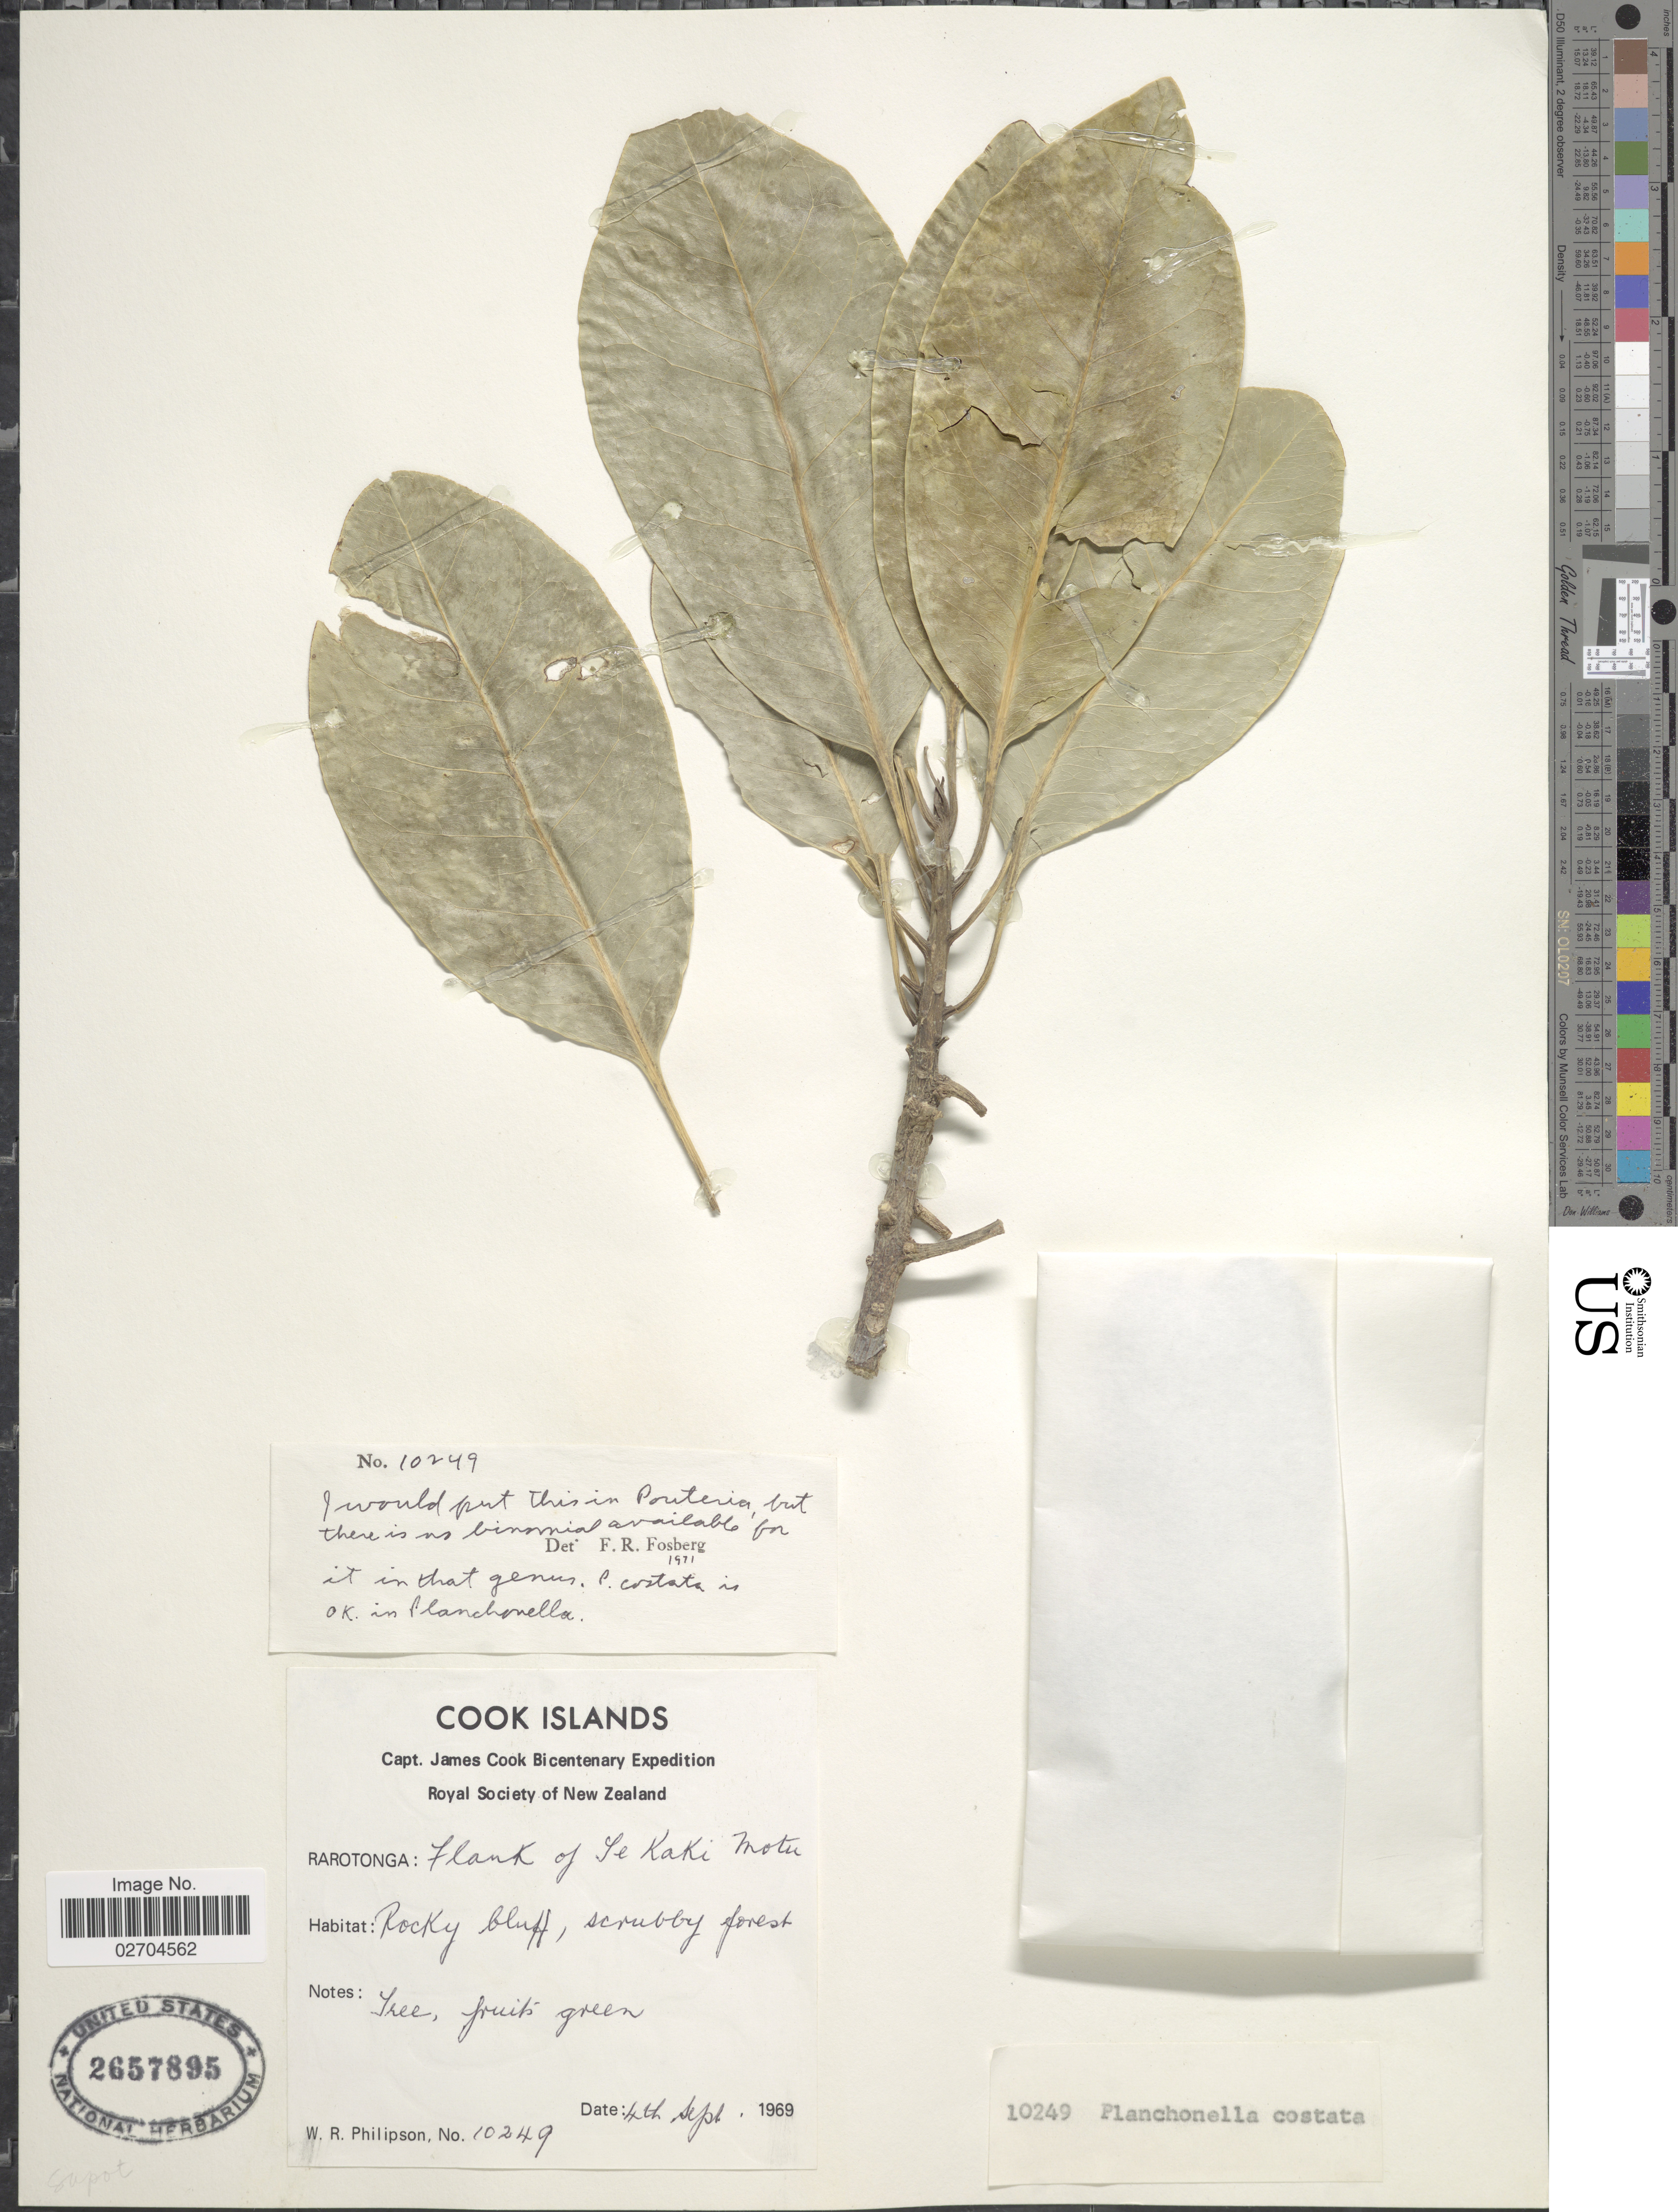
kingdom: Plantae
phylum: Tracheophyta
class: Magnoliopsida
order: Ericales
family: Sapotaceae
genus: Planchonella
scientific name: Planchonella costata var. vitiensis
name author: (A. Gray) H.J. Lam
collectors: W. R. Philipson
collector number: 10249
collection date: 1969-09-04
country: Cook Islands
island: Rarotonga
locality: Rarotonga: Flank of Le Kaki Motu.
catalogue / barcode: US 2657895